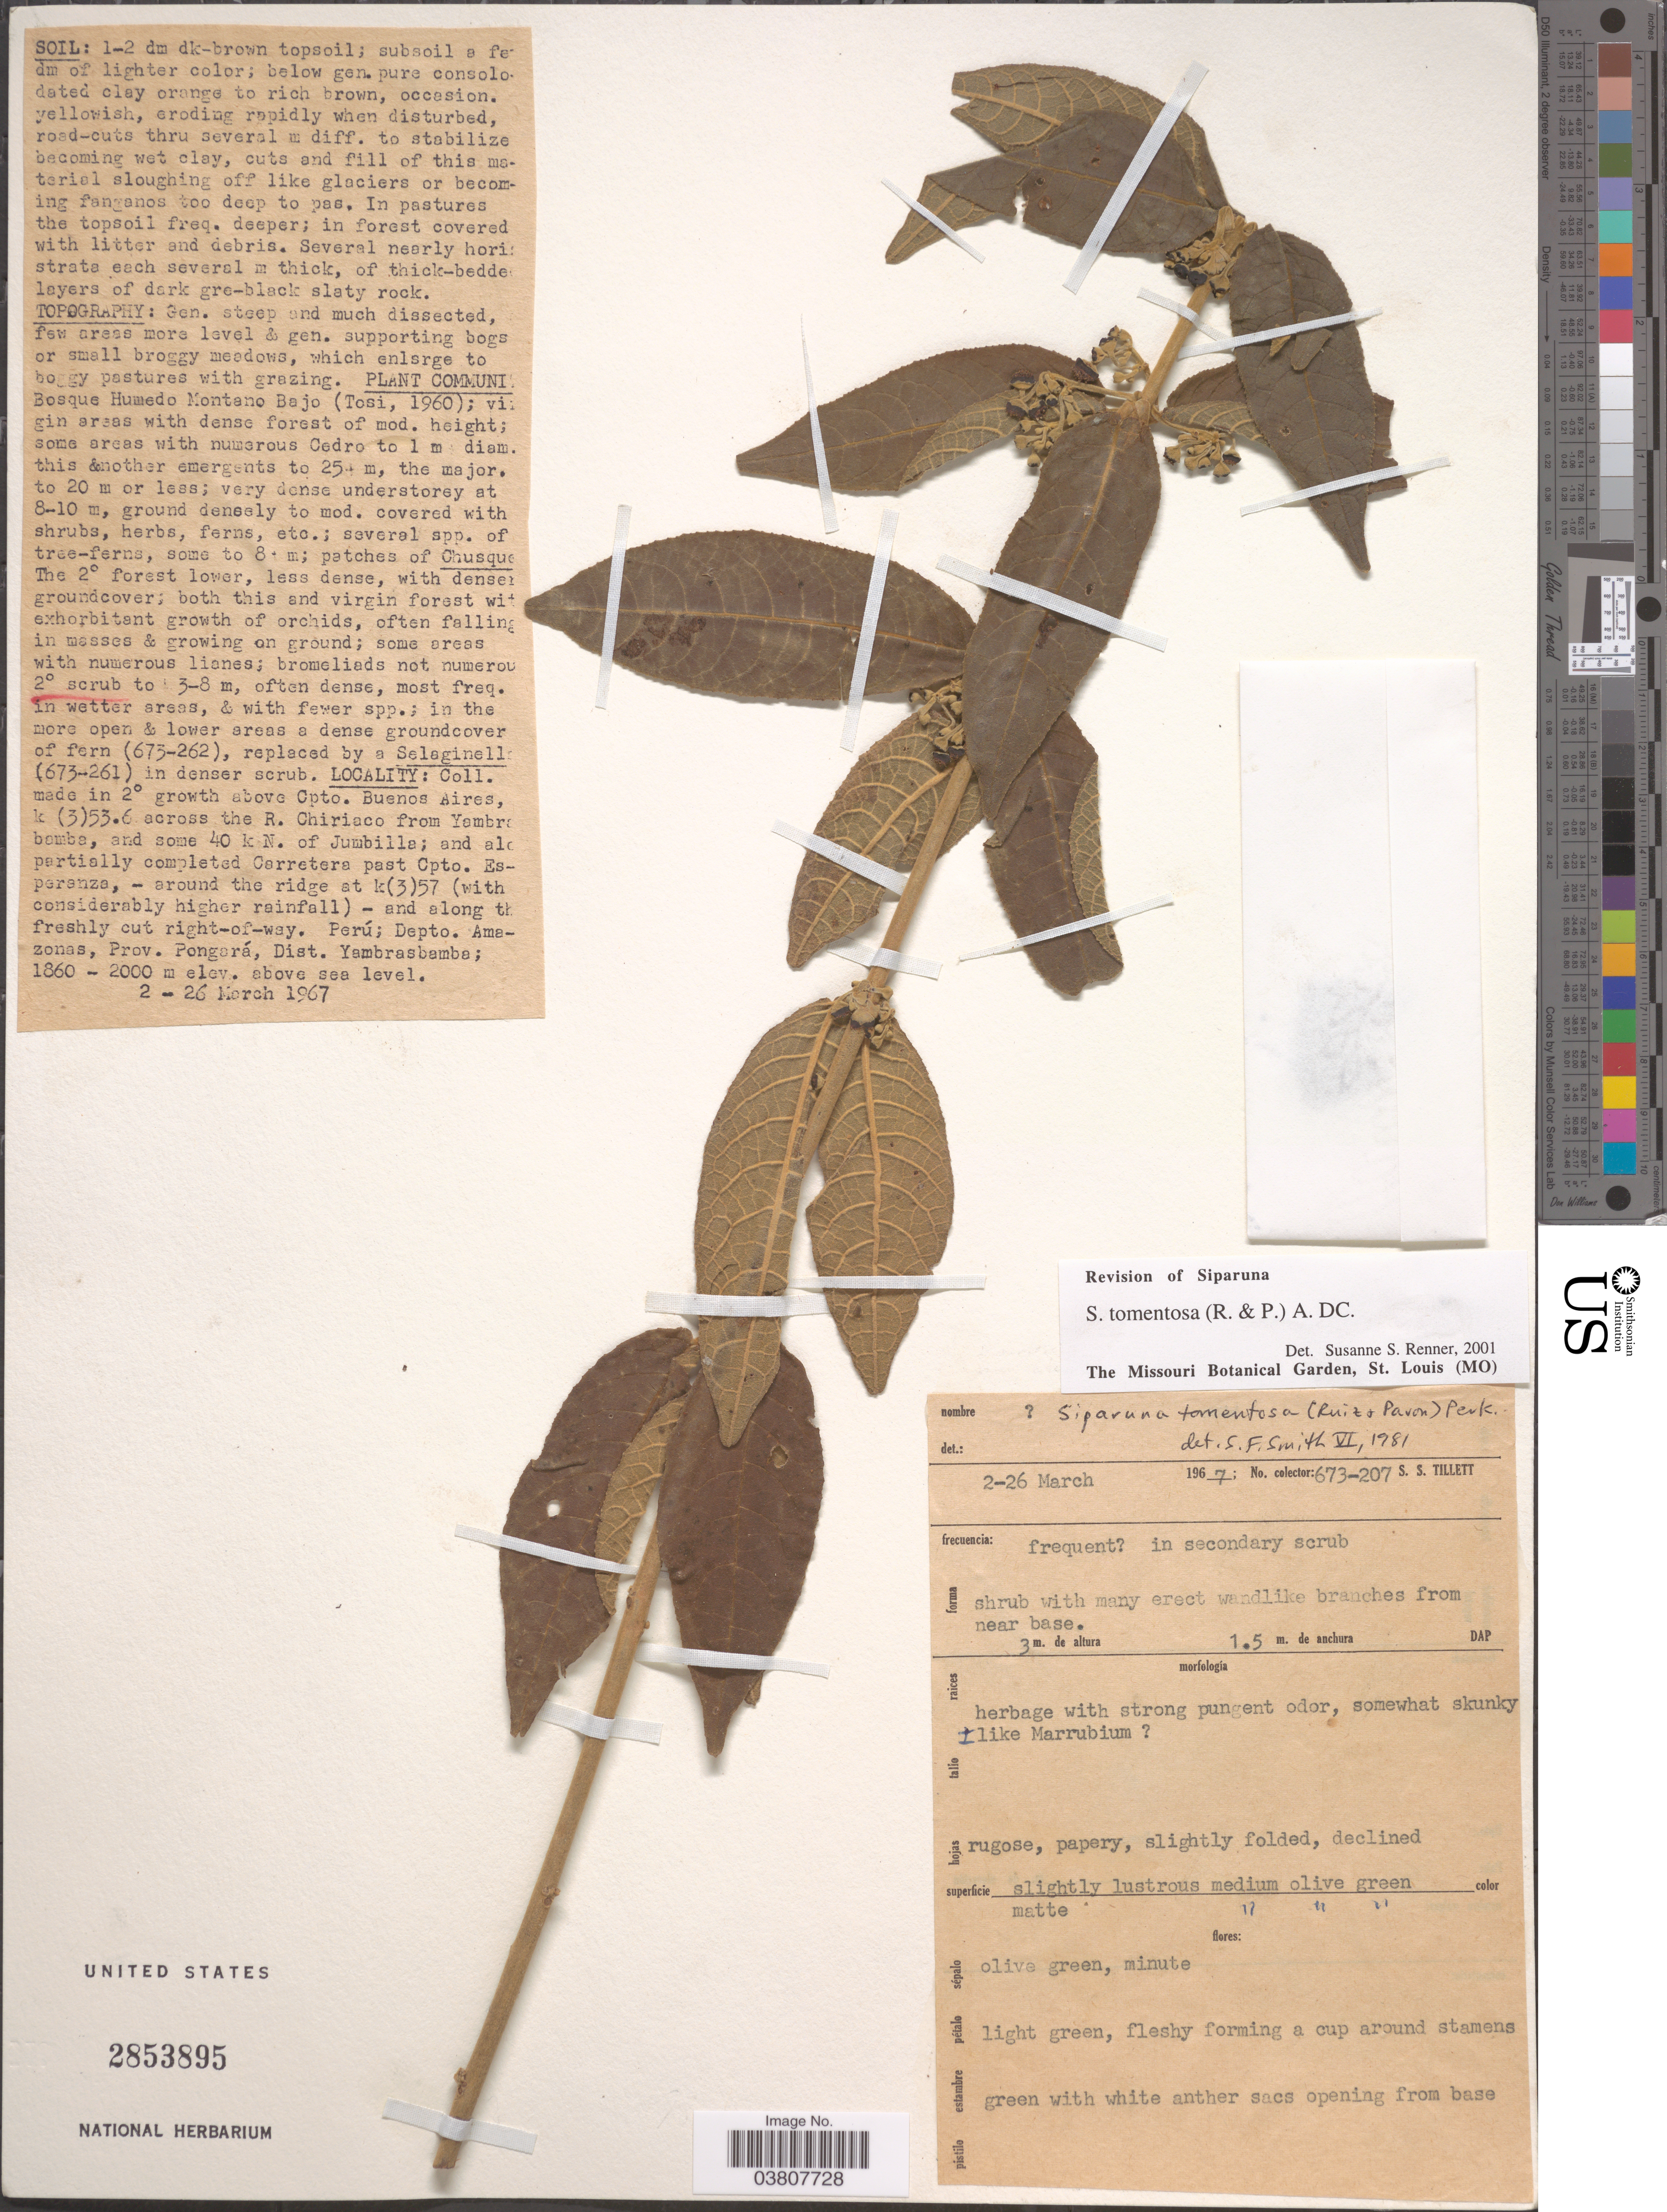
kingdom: Plantae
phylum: Tracheophyta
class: Magnoliopsida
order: Laurales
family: Siparunaceae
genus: Siparuna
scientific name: Siparuna tomentosa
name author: Perkins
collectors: S. S. Tillett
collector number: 673-207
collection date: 1967-03-02/1967-03-26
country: Peru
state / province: Amazonas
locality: Above Cpto. Buenos Aires, k (3)53.6 across the R. Chiriaco from Yambrabamba, and some 40 k N. of Jumbilla; and along partially completed Carretera past Cpto. Esperanza, - around the ridge at k(3)57- and along the freshly cut right-of-way. Depto. Amazonas, Prov. Pongará, Dist. Yambrasbamba.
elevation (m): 1860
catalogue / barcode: US 2853895